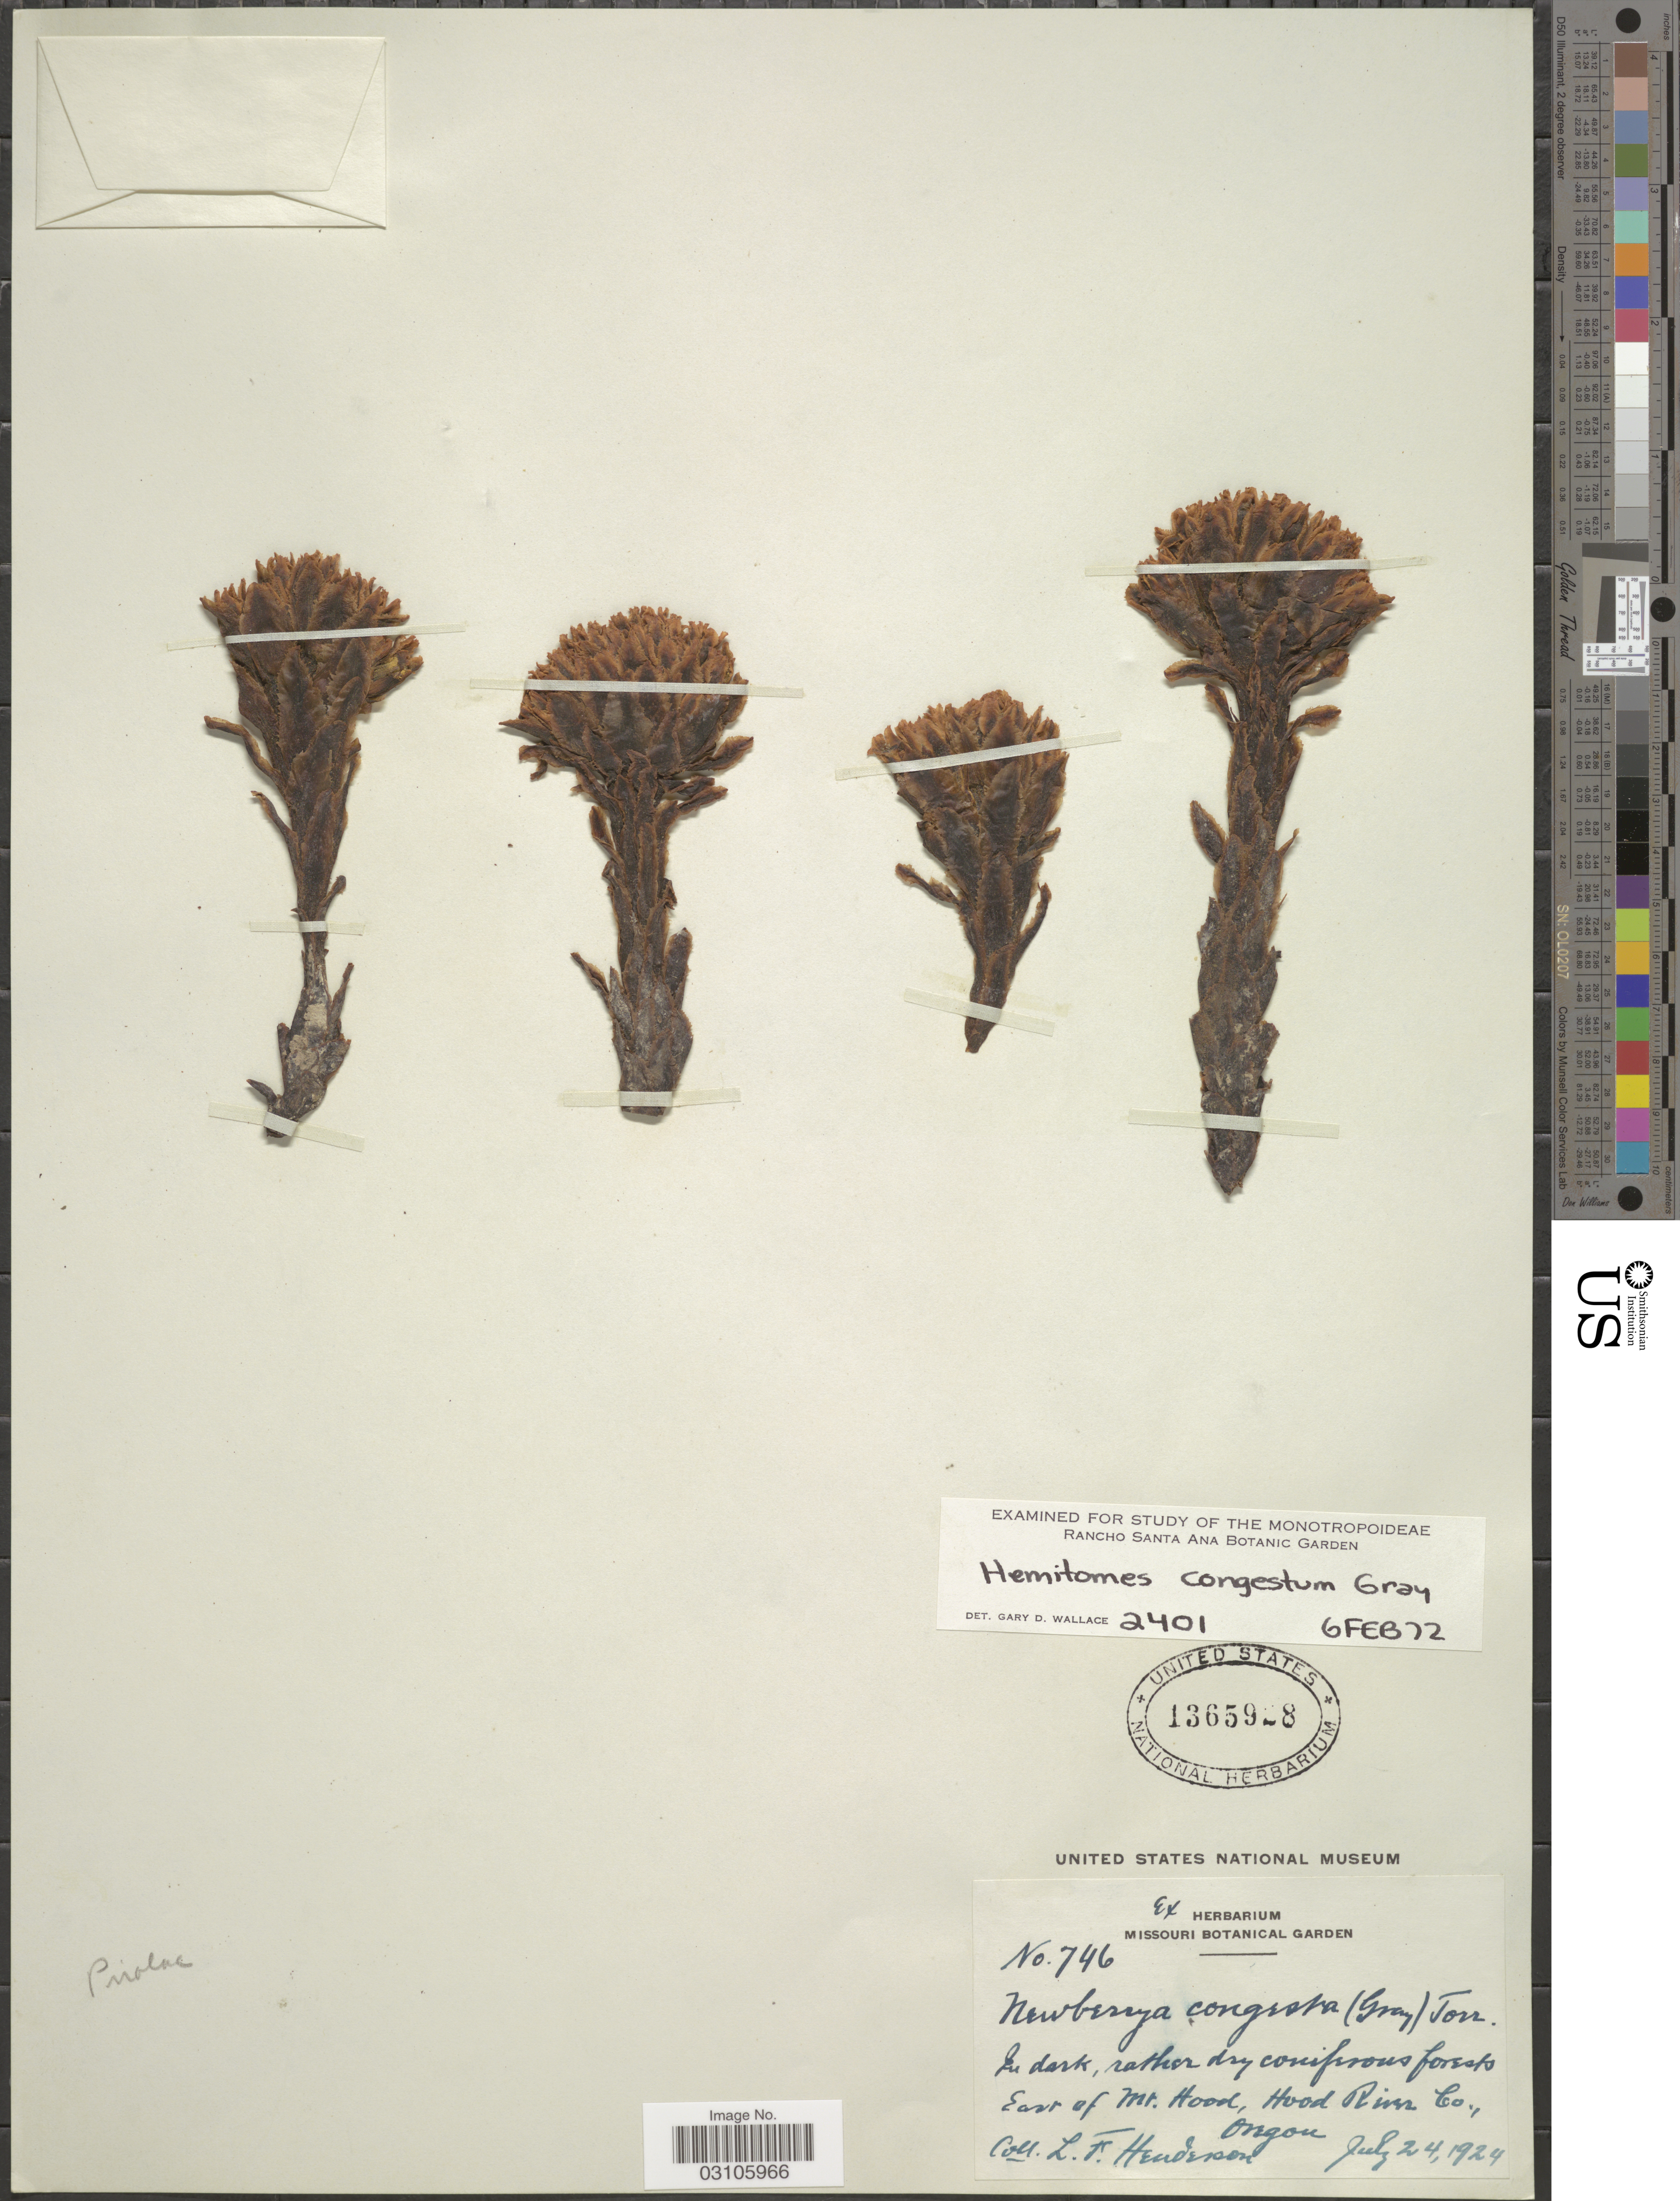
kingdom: Plantae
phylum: Tracheophyta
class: Magnoliopsida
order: Ericales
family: Ericaceae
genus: Newberrya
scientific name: Newberrya congesta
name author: Torr.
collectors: L. Henderson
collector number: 746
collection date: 1924-07-24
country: United States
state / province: Oregon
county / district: Hood River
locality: East of Mt. Hood, Hood River Co.